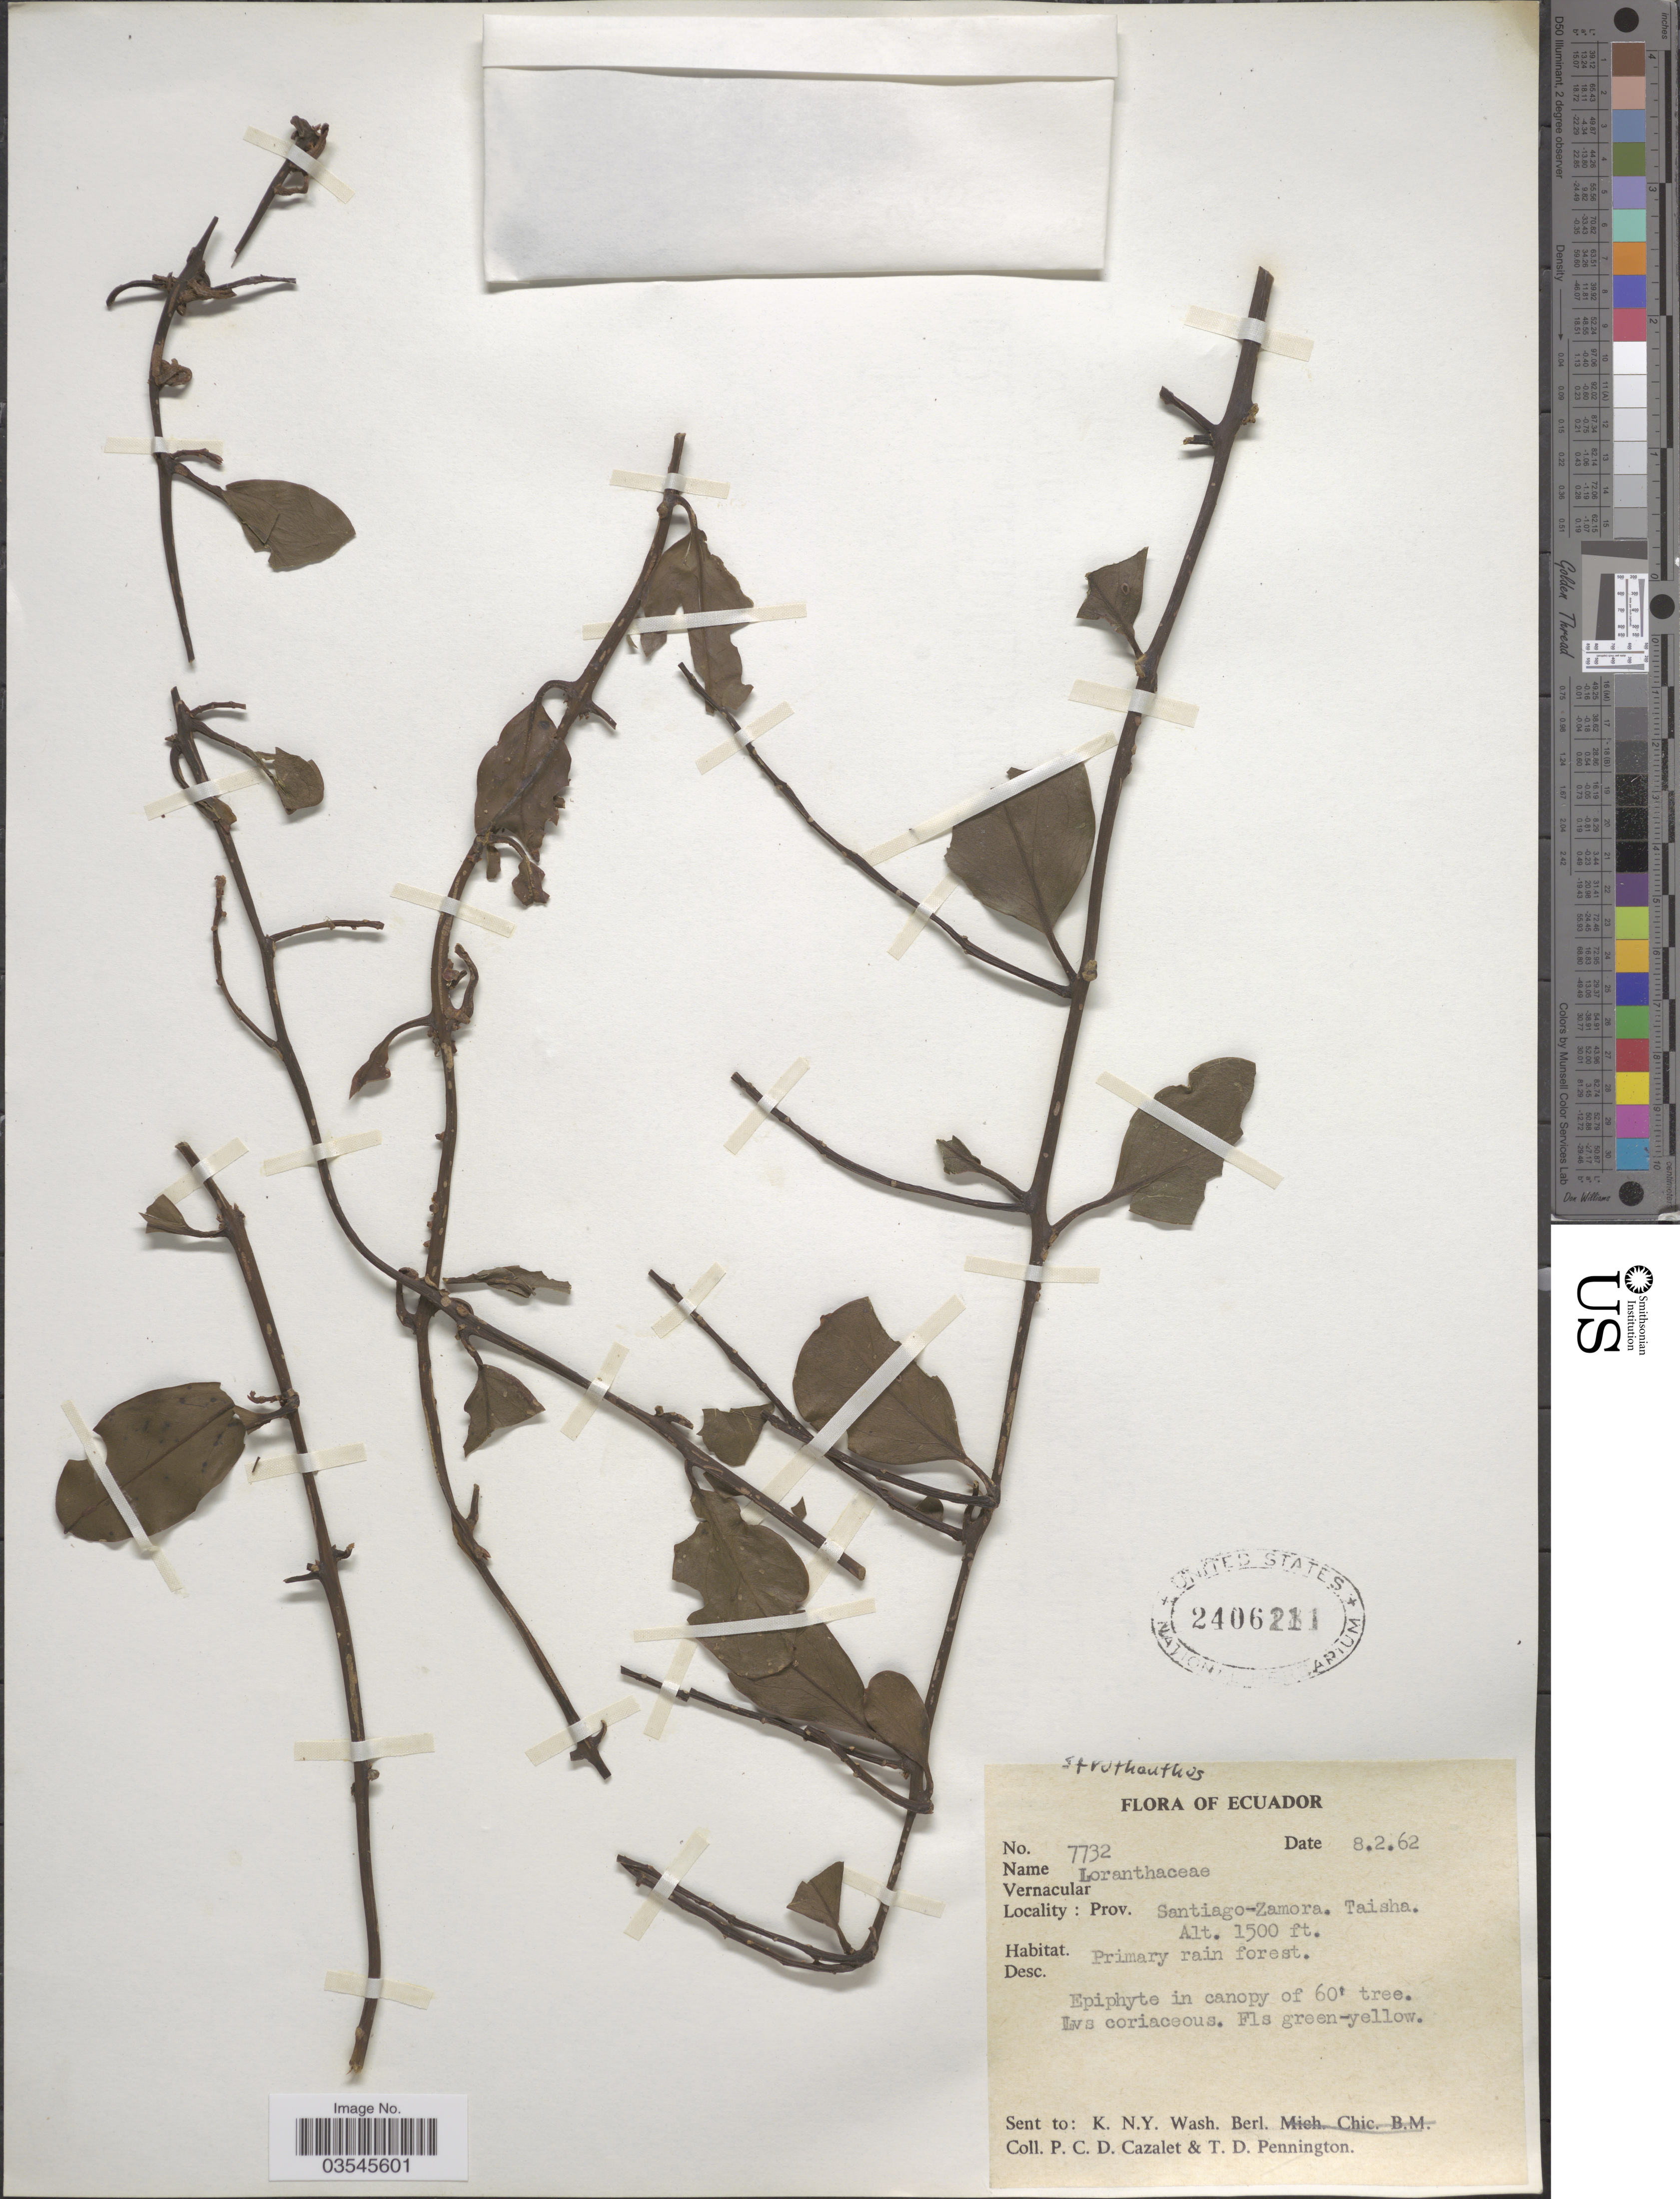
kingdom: Plantae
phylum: Tracheophyta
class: Magnoliopsida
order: Santalales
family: Loranthaceae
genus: Struthanthus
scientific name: Struthanthus sp.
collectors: P. C. D. Cazalet & T. D. Pennington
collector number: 7732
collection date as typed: Transcribed d/m/y: 8/2/62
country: Ecuador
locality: Santiago-Zamora. Taisha.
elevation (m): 457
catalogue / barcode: US 2406211